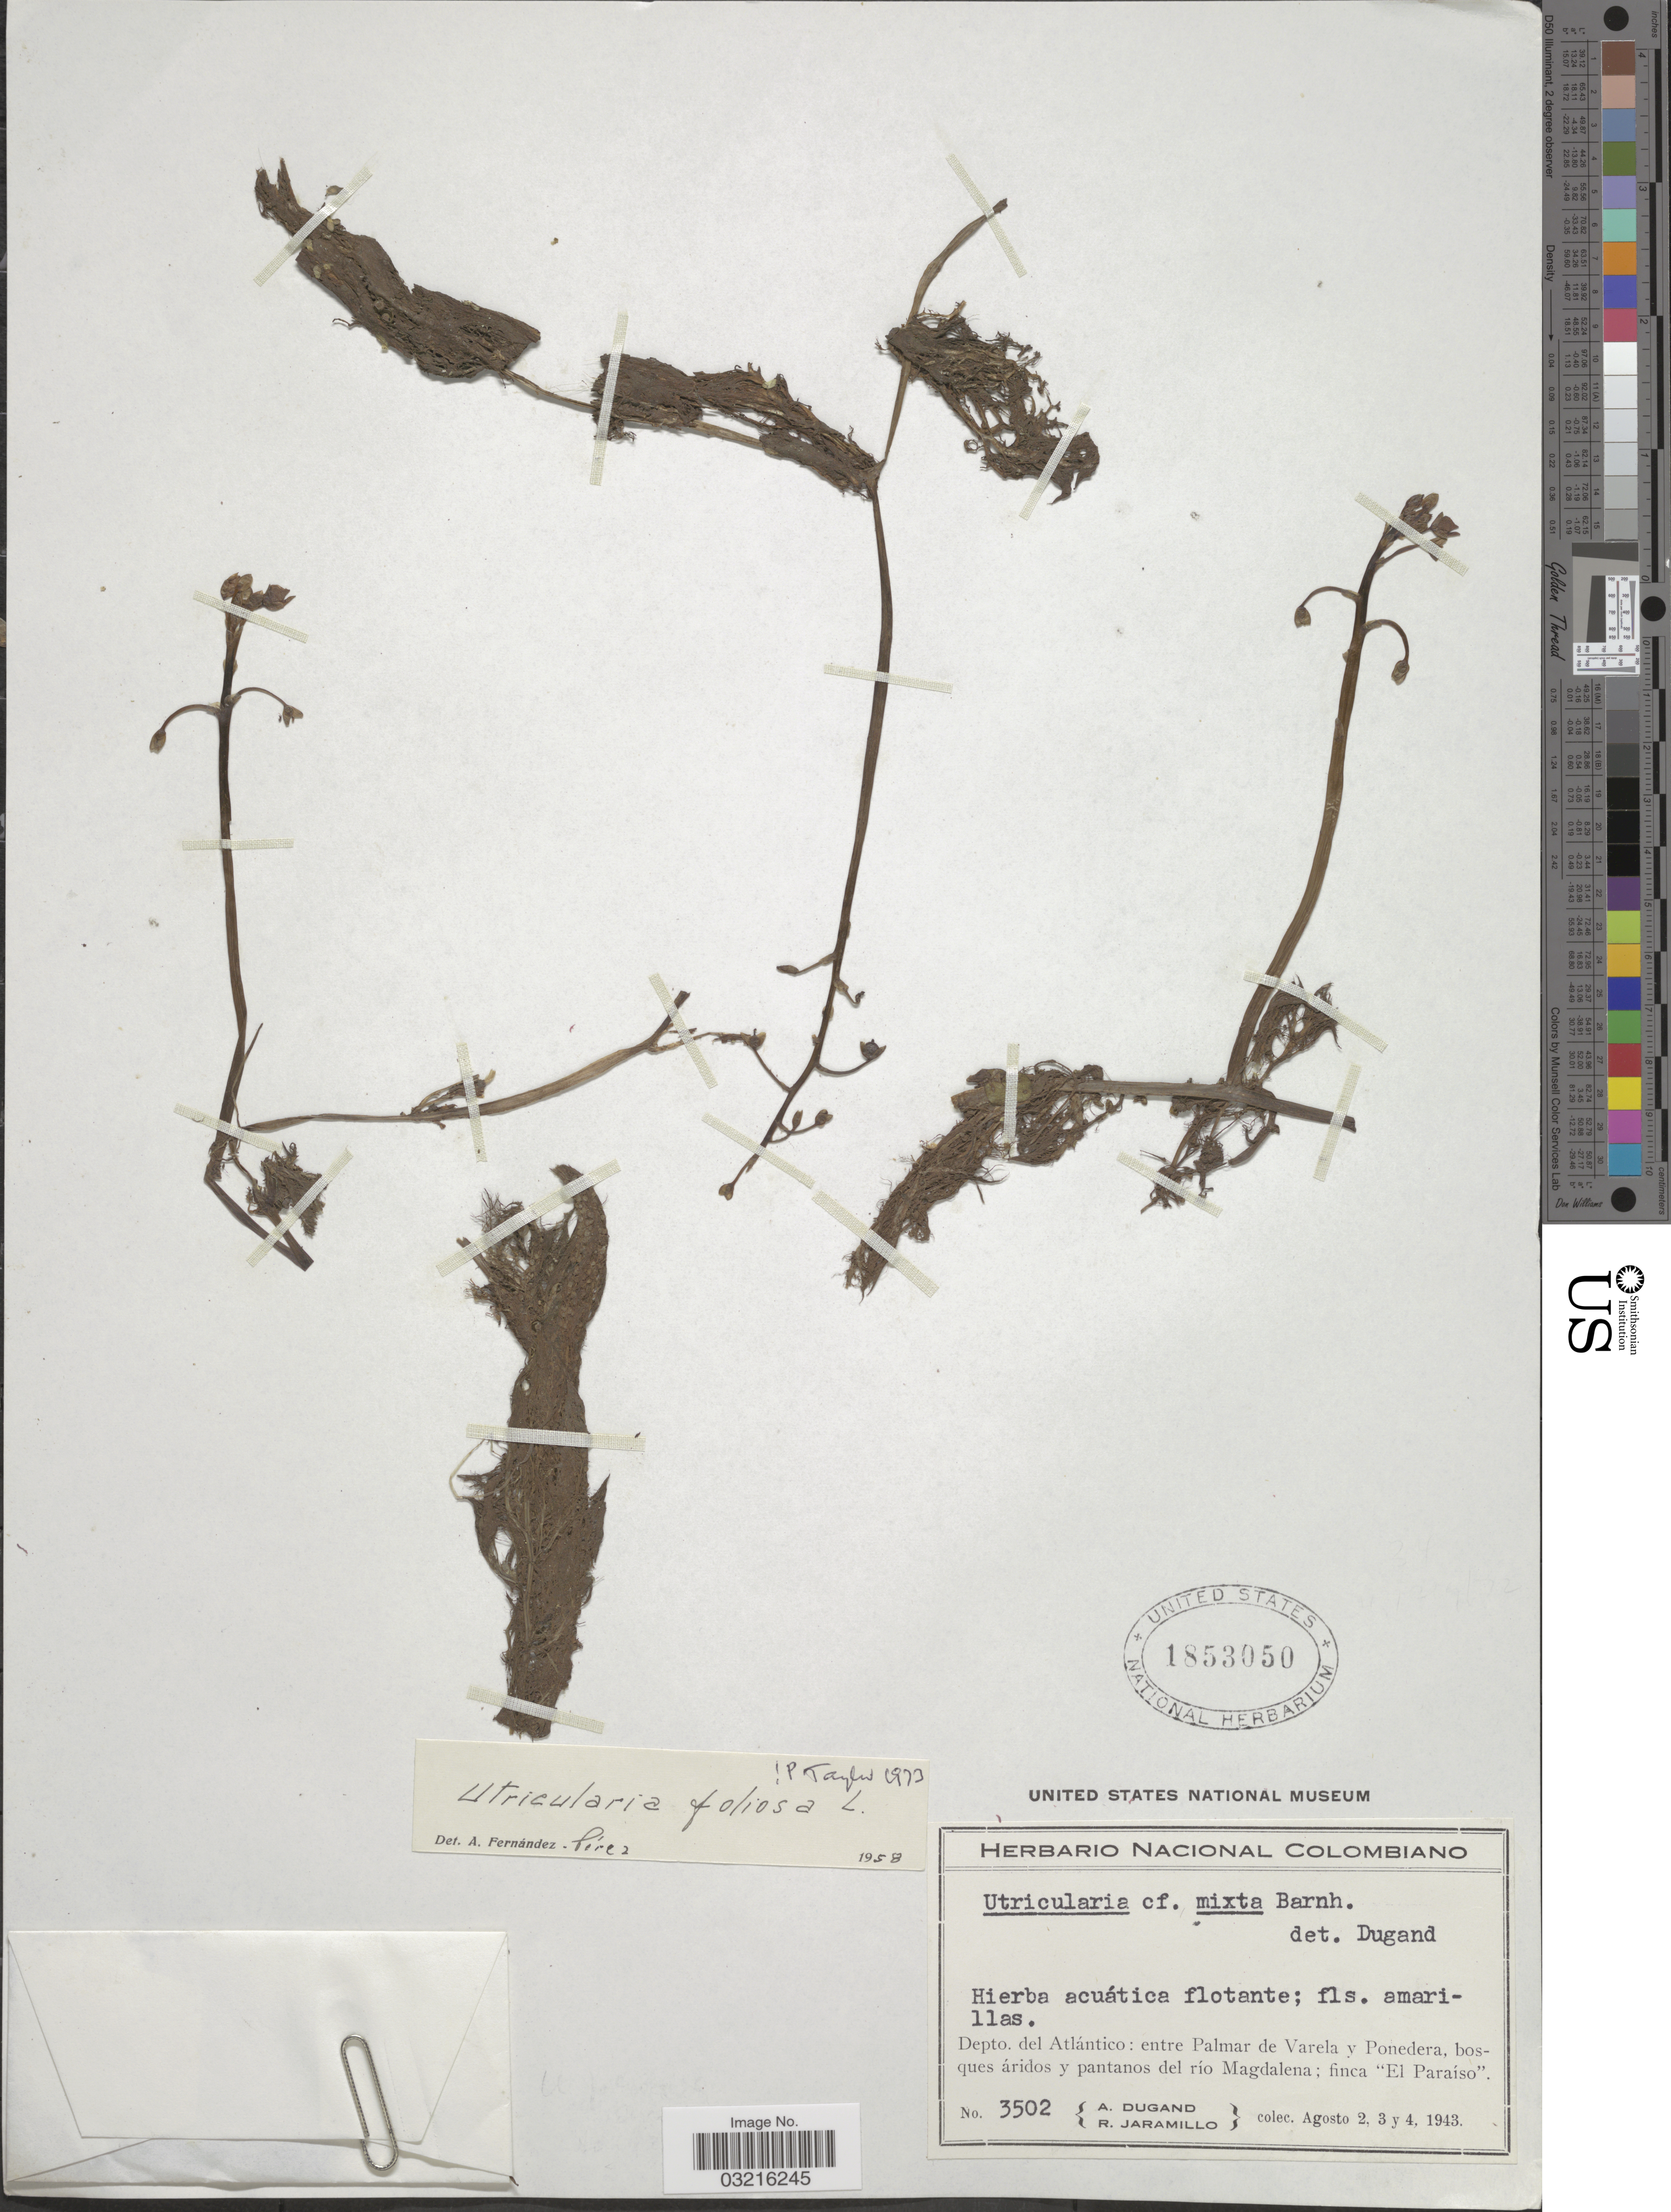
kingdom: Plantae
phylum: Tracheophyta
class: Magnoliopsida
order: Lamiales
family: Lentibulariaceae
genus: Utricularia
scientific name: Utricularia foliosa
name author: L.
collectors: A. Dugand & R. Jaramillo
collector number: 3502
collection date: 1943-08-02/1943-08-04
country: Colombia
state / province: Atlántico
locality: Depto. del Atlántico: entre Palmar de Varela y Ponedera, bosques áridos y pantanos del río Magdalena; finca "El Paraíso".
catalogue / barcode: US 1853050